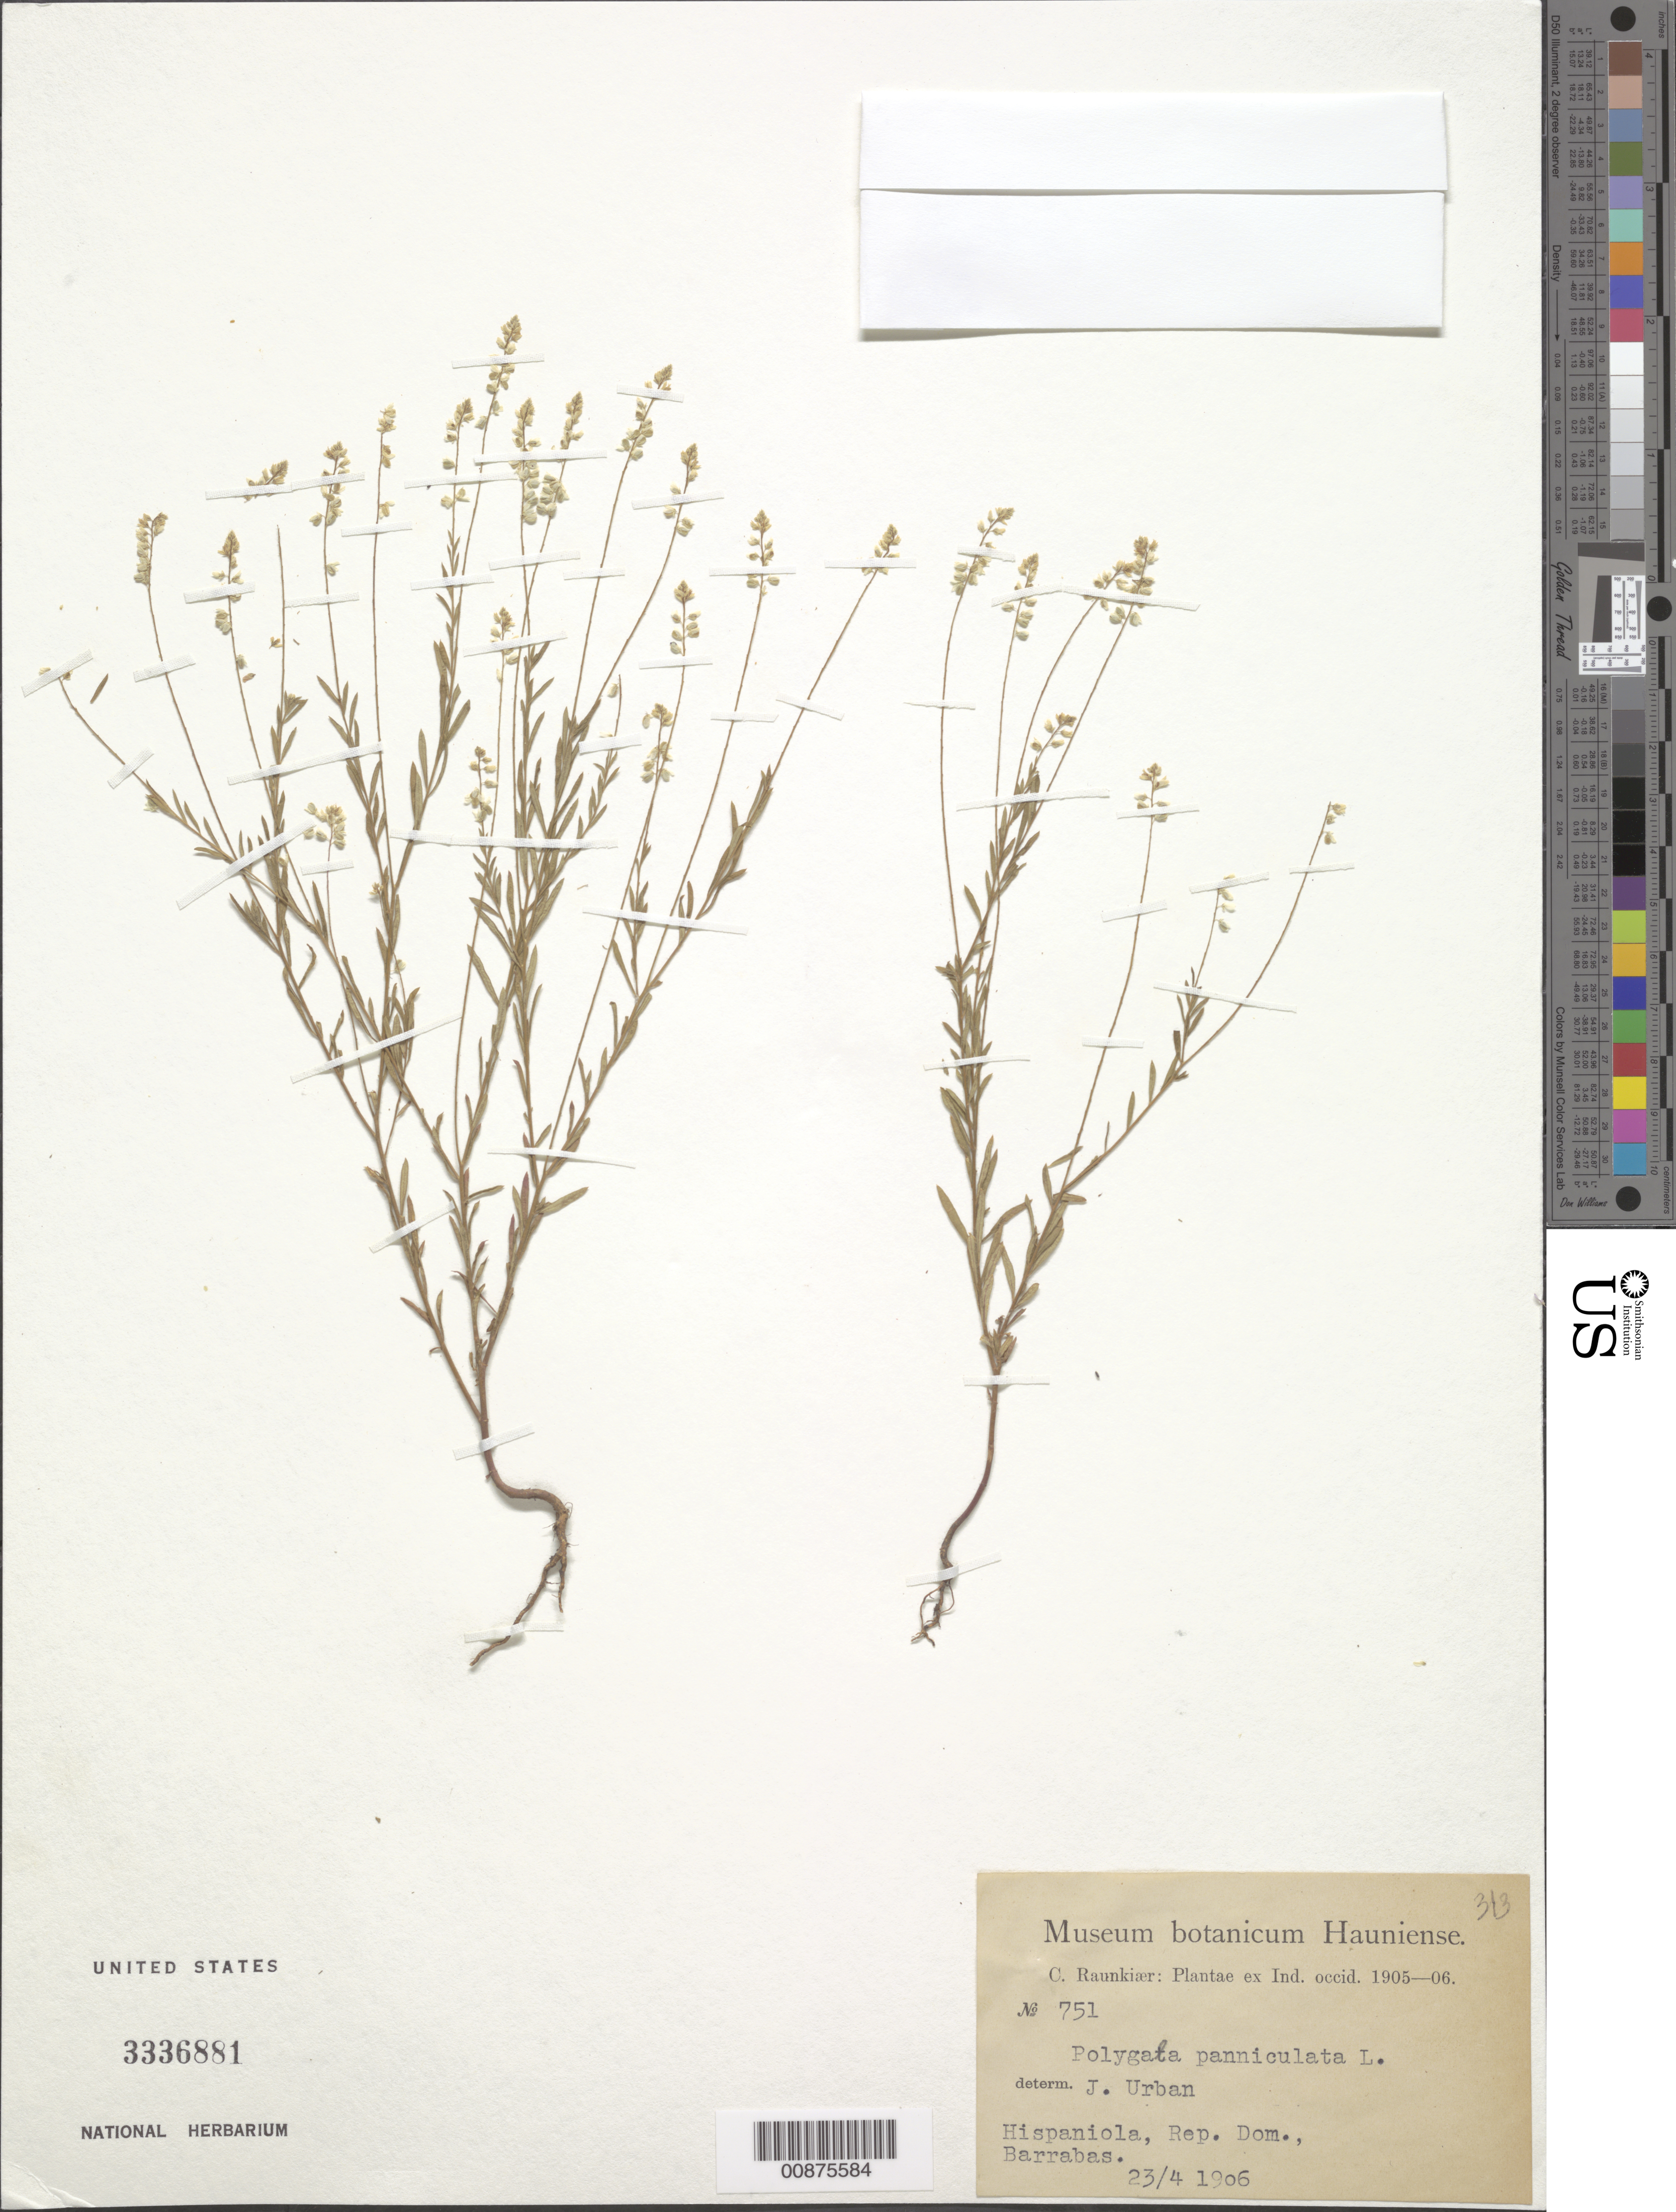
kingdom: Plantae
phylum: Tracheophyta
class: Magnoliopsida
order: Fabales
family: Polygalaceae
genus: Polygala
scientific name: Polygala paniculata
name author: L.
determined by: Urban, Ignatz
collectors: C. C. Raunkiaer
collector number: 751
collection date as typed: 23 Apr 1906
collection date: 1906-04-23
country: Dominican Republic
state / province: Puerto Plata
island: Hispaniola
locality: Barrabas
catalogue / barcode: US 3336881